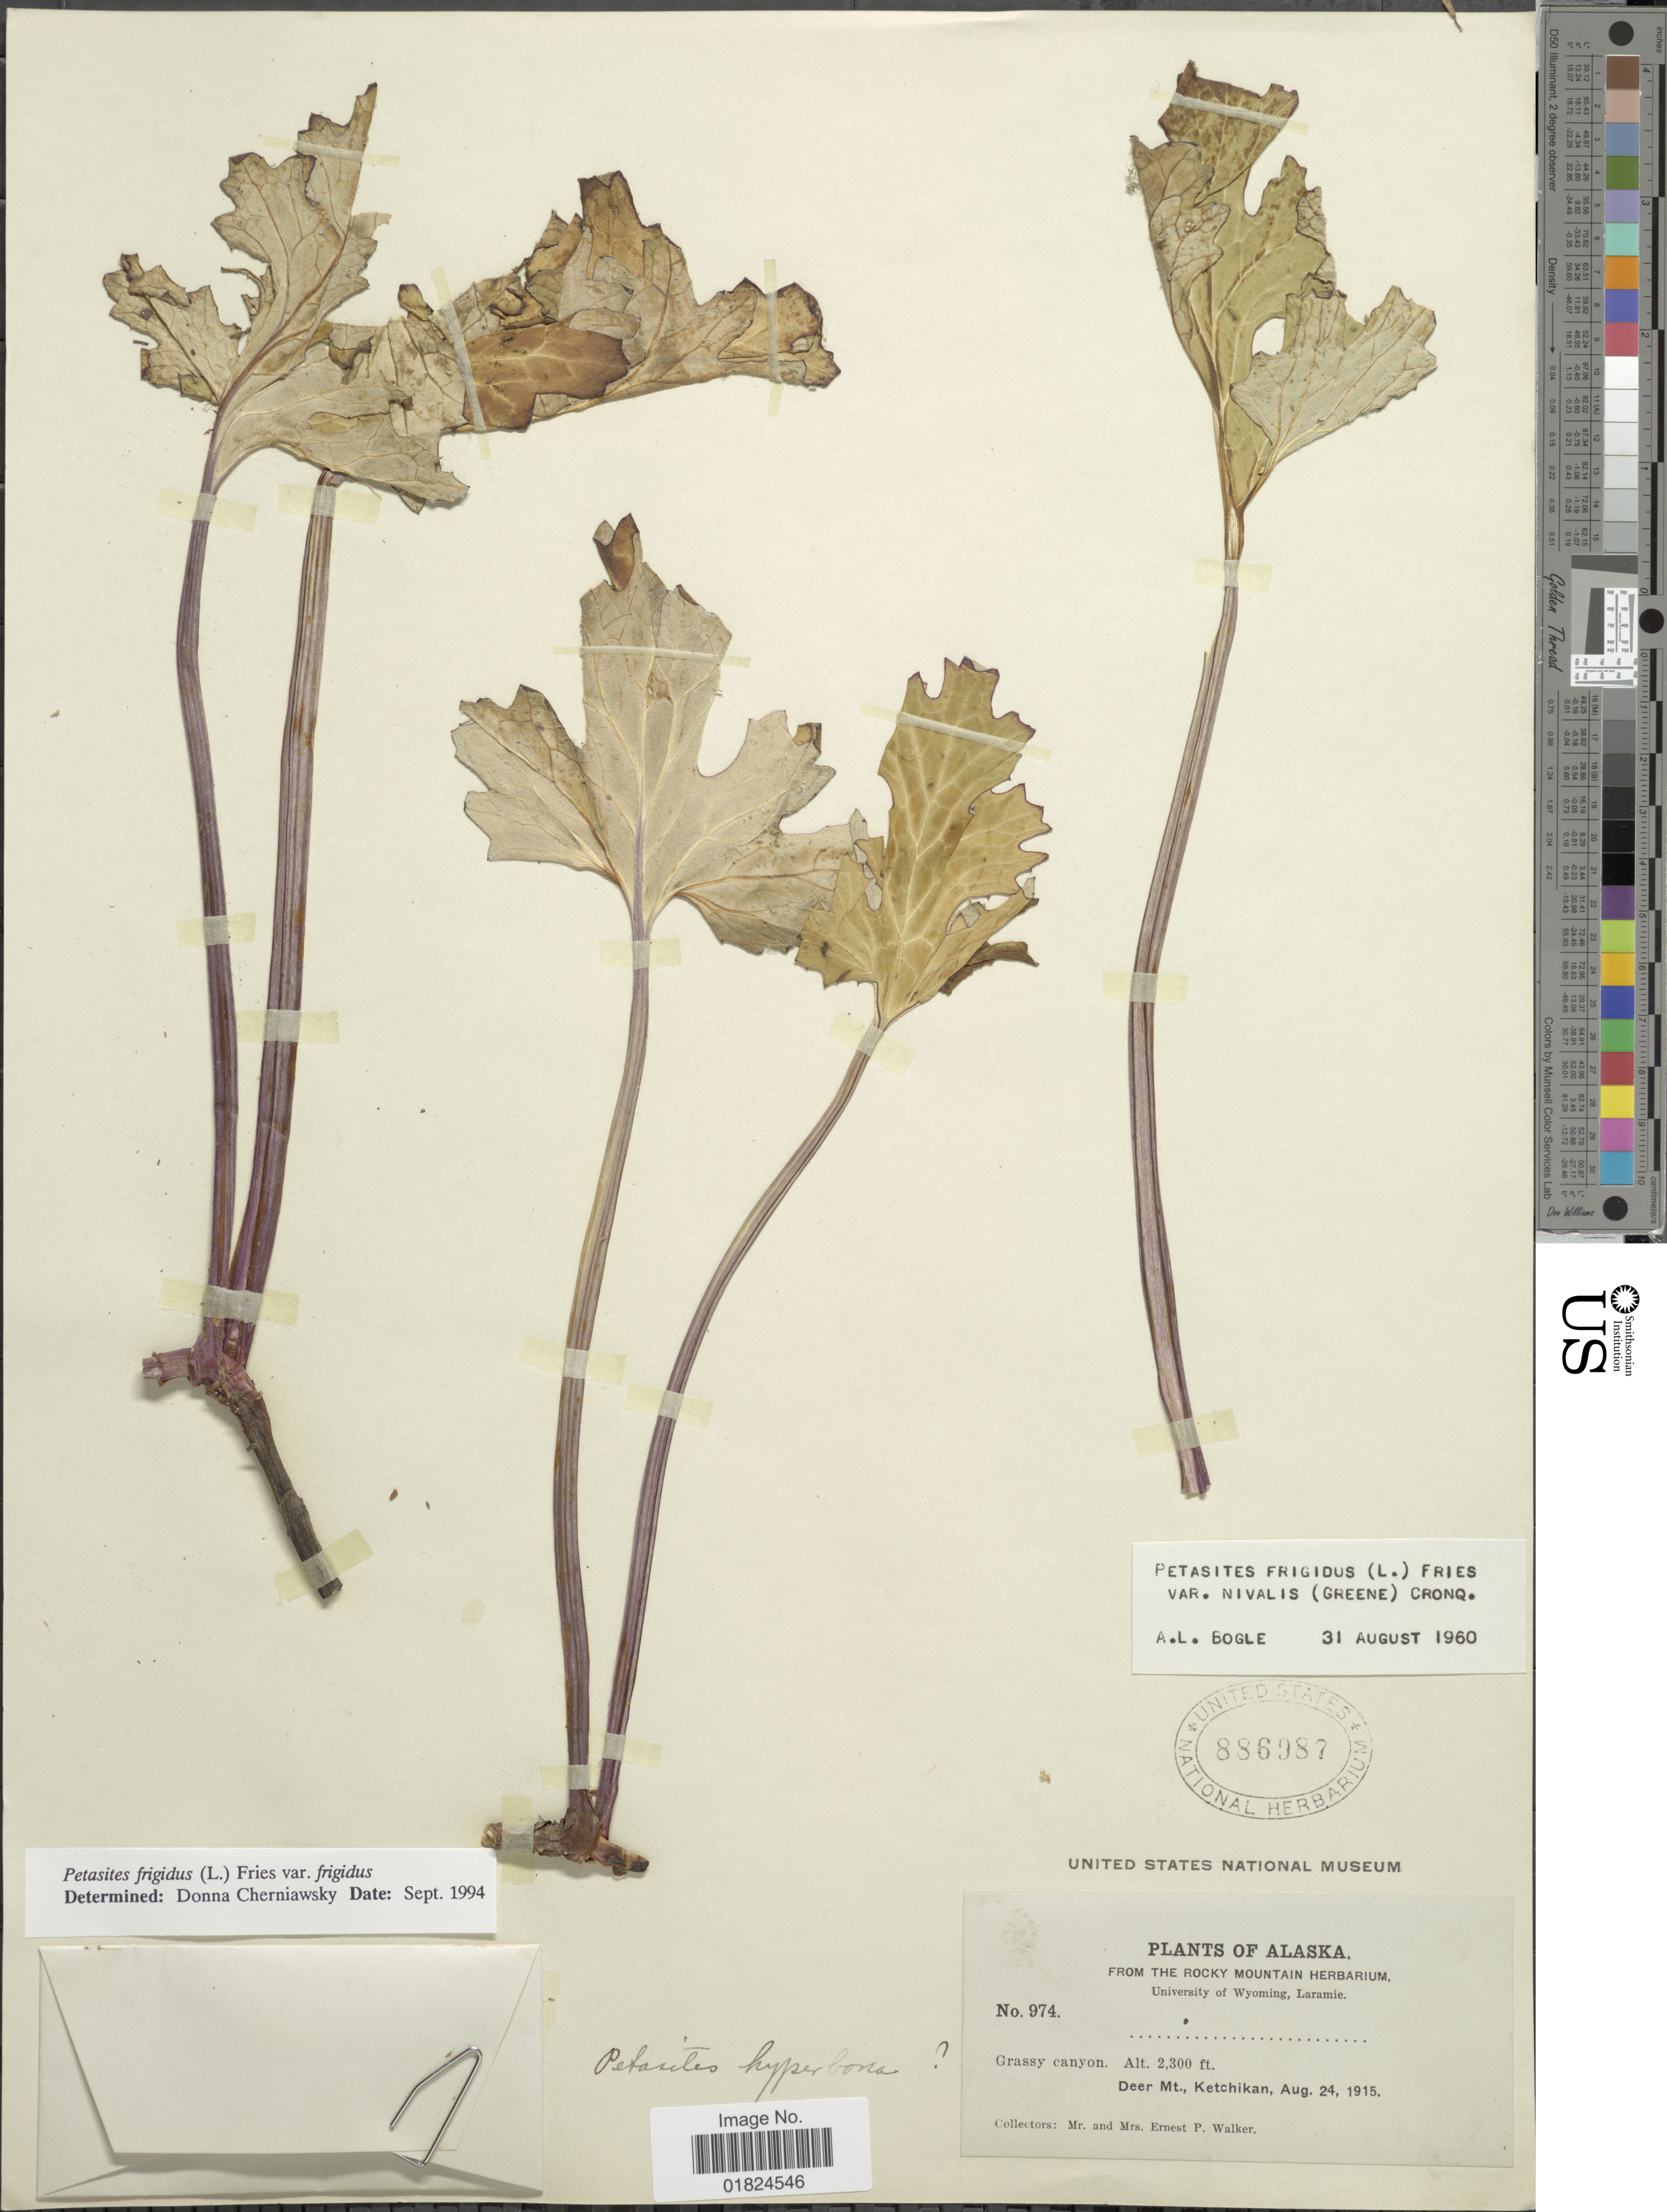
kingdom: Plantae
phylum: Tracheophyta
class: Magnoliopsida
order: Asterales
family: Asteraceae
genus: Petasites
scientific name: Petasites frigidus var. frigidus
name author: (L.) Fr.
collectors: E. P. Walker & E. Walker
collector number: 974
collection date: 1915-08-24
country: United States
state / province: Alaska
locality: Grassy Canyon, Deer Mt., Ketchikan.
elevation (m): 701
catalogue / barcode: US 886987